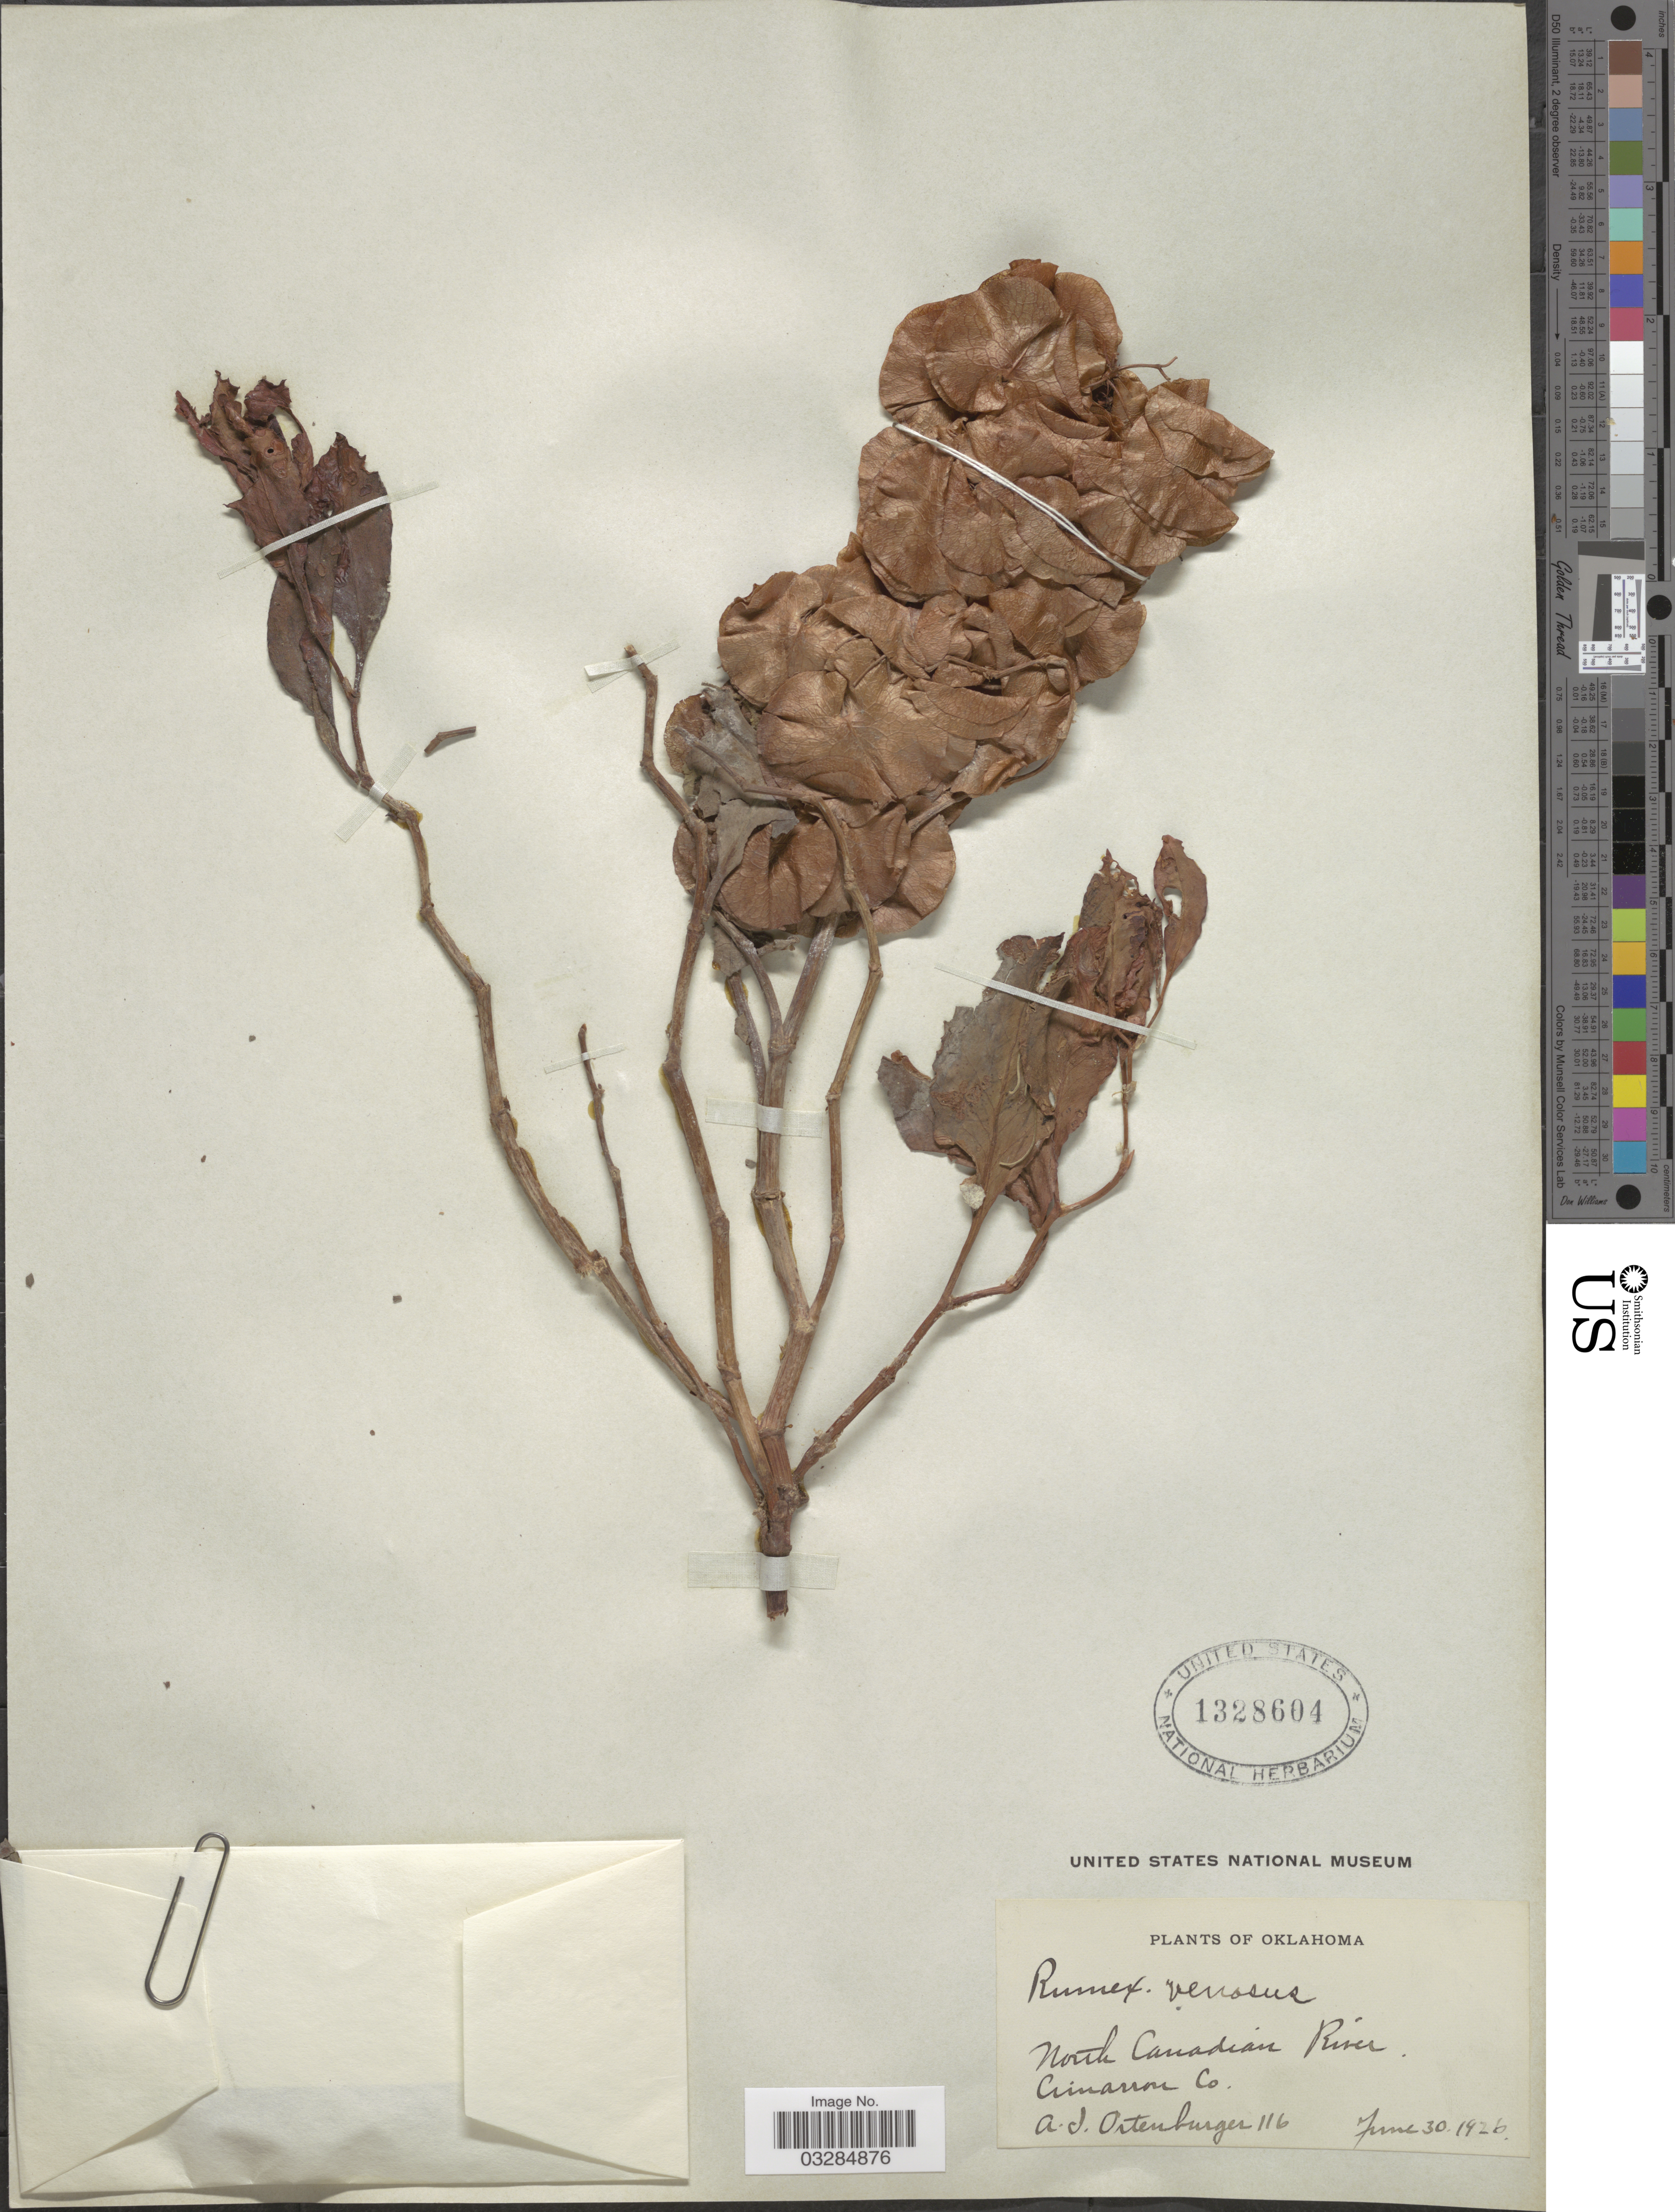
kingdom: Plantae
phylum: Tracheophyta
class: Magnoliopsida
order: Caryophyllales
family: Polygonaceae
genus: Rumex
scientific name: Rumex venosus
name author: Pursh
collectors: A. Ortenburger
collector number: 116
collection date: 1926-06-30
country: United States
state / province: Oklahoma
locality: North Canadian River. Cimmaron Co.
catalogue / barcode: US 1328604